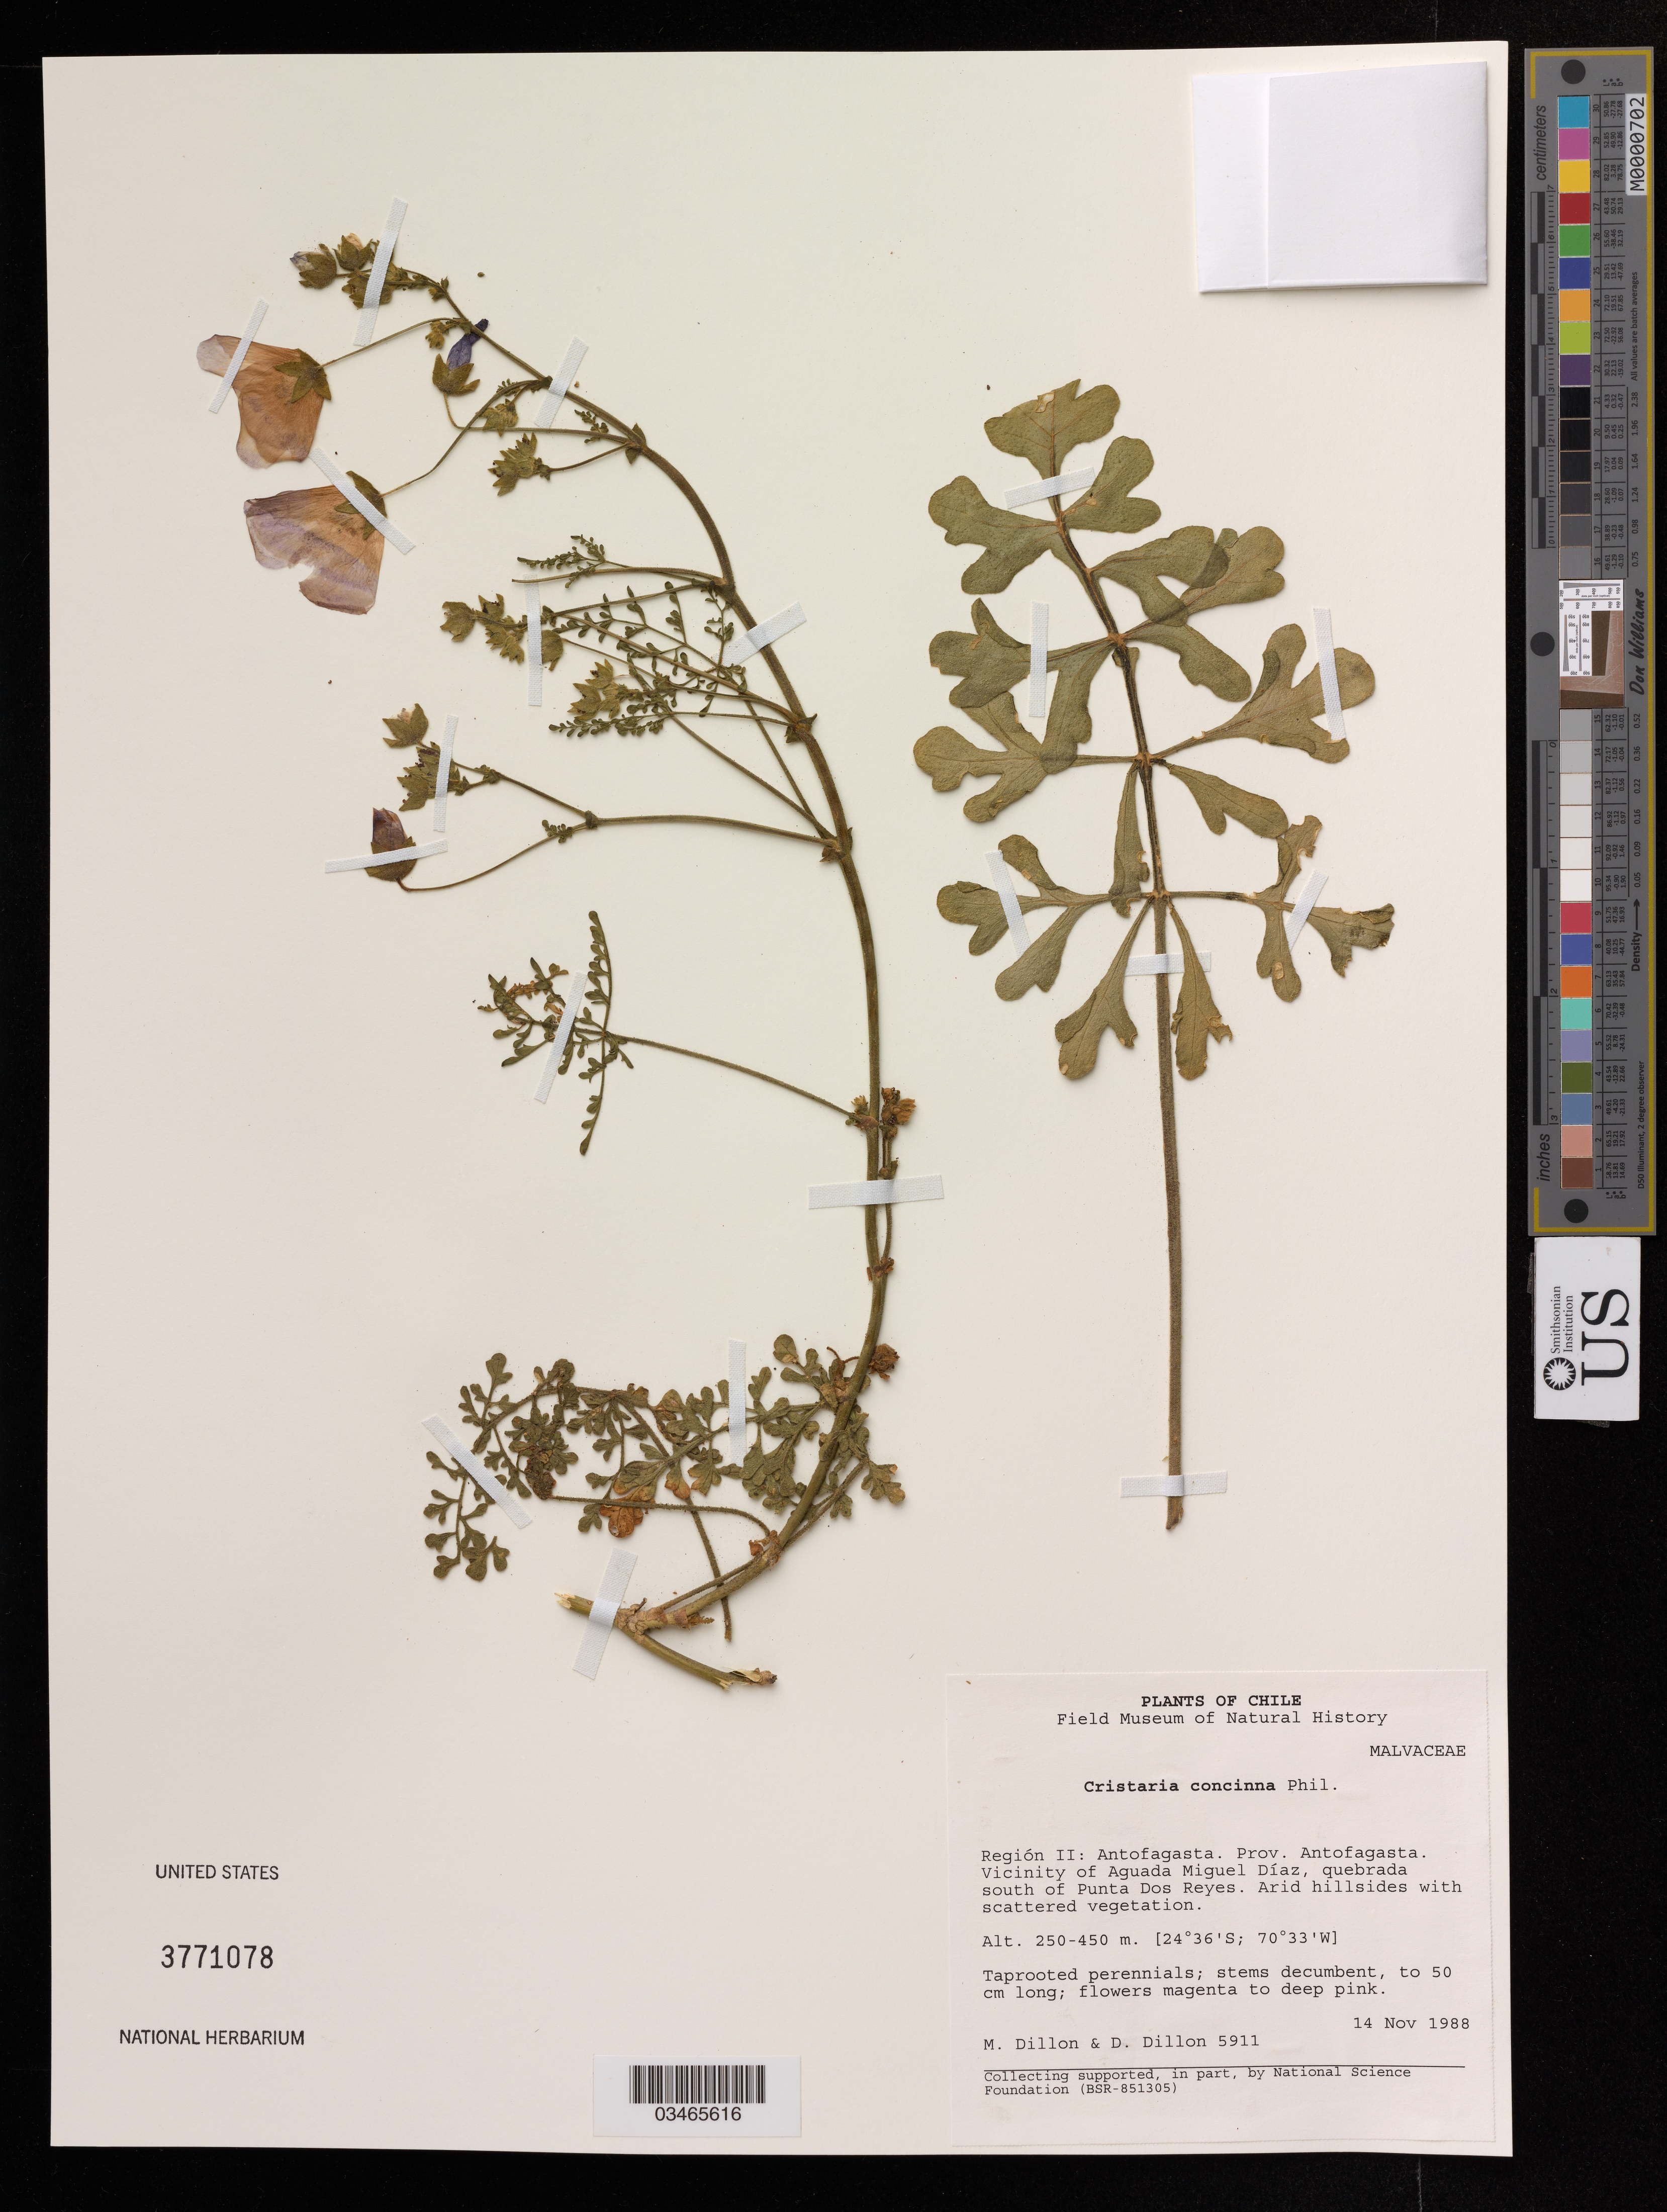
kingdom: Plantae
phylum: Tracheophyta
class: Magnoliopsida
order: Malvales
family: Malvaceae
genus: Cristaria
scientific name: Cristaria aspera var. aspera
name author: Gay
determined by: Dorr, Laurence J., Curator (BOT), Smithsonian Institution - National Museum of Natural History (UNITED STATES)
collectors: M. O. Dillon & D. Dillon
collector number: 5911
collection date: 1988-11-14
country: Chile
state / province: Antofagasta (II)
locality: Prov. Antofagasta. Vicinity of Aguada Miguel Díaz, quebrada south of Punta Dos Reyes.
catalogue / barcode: US 3771078